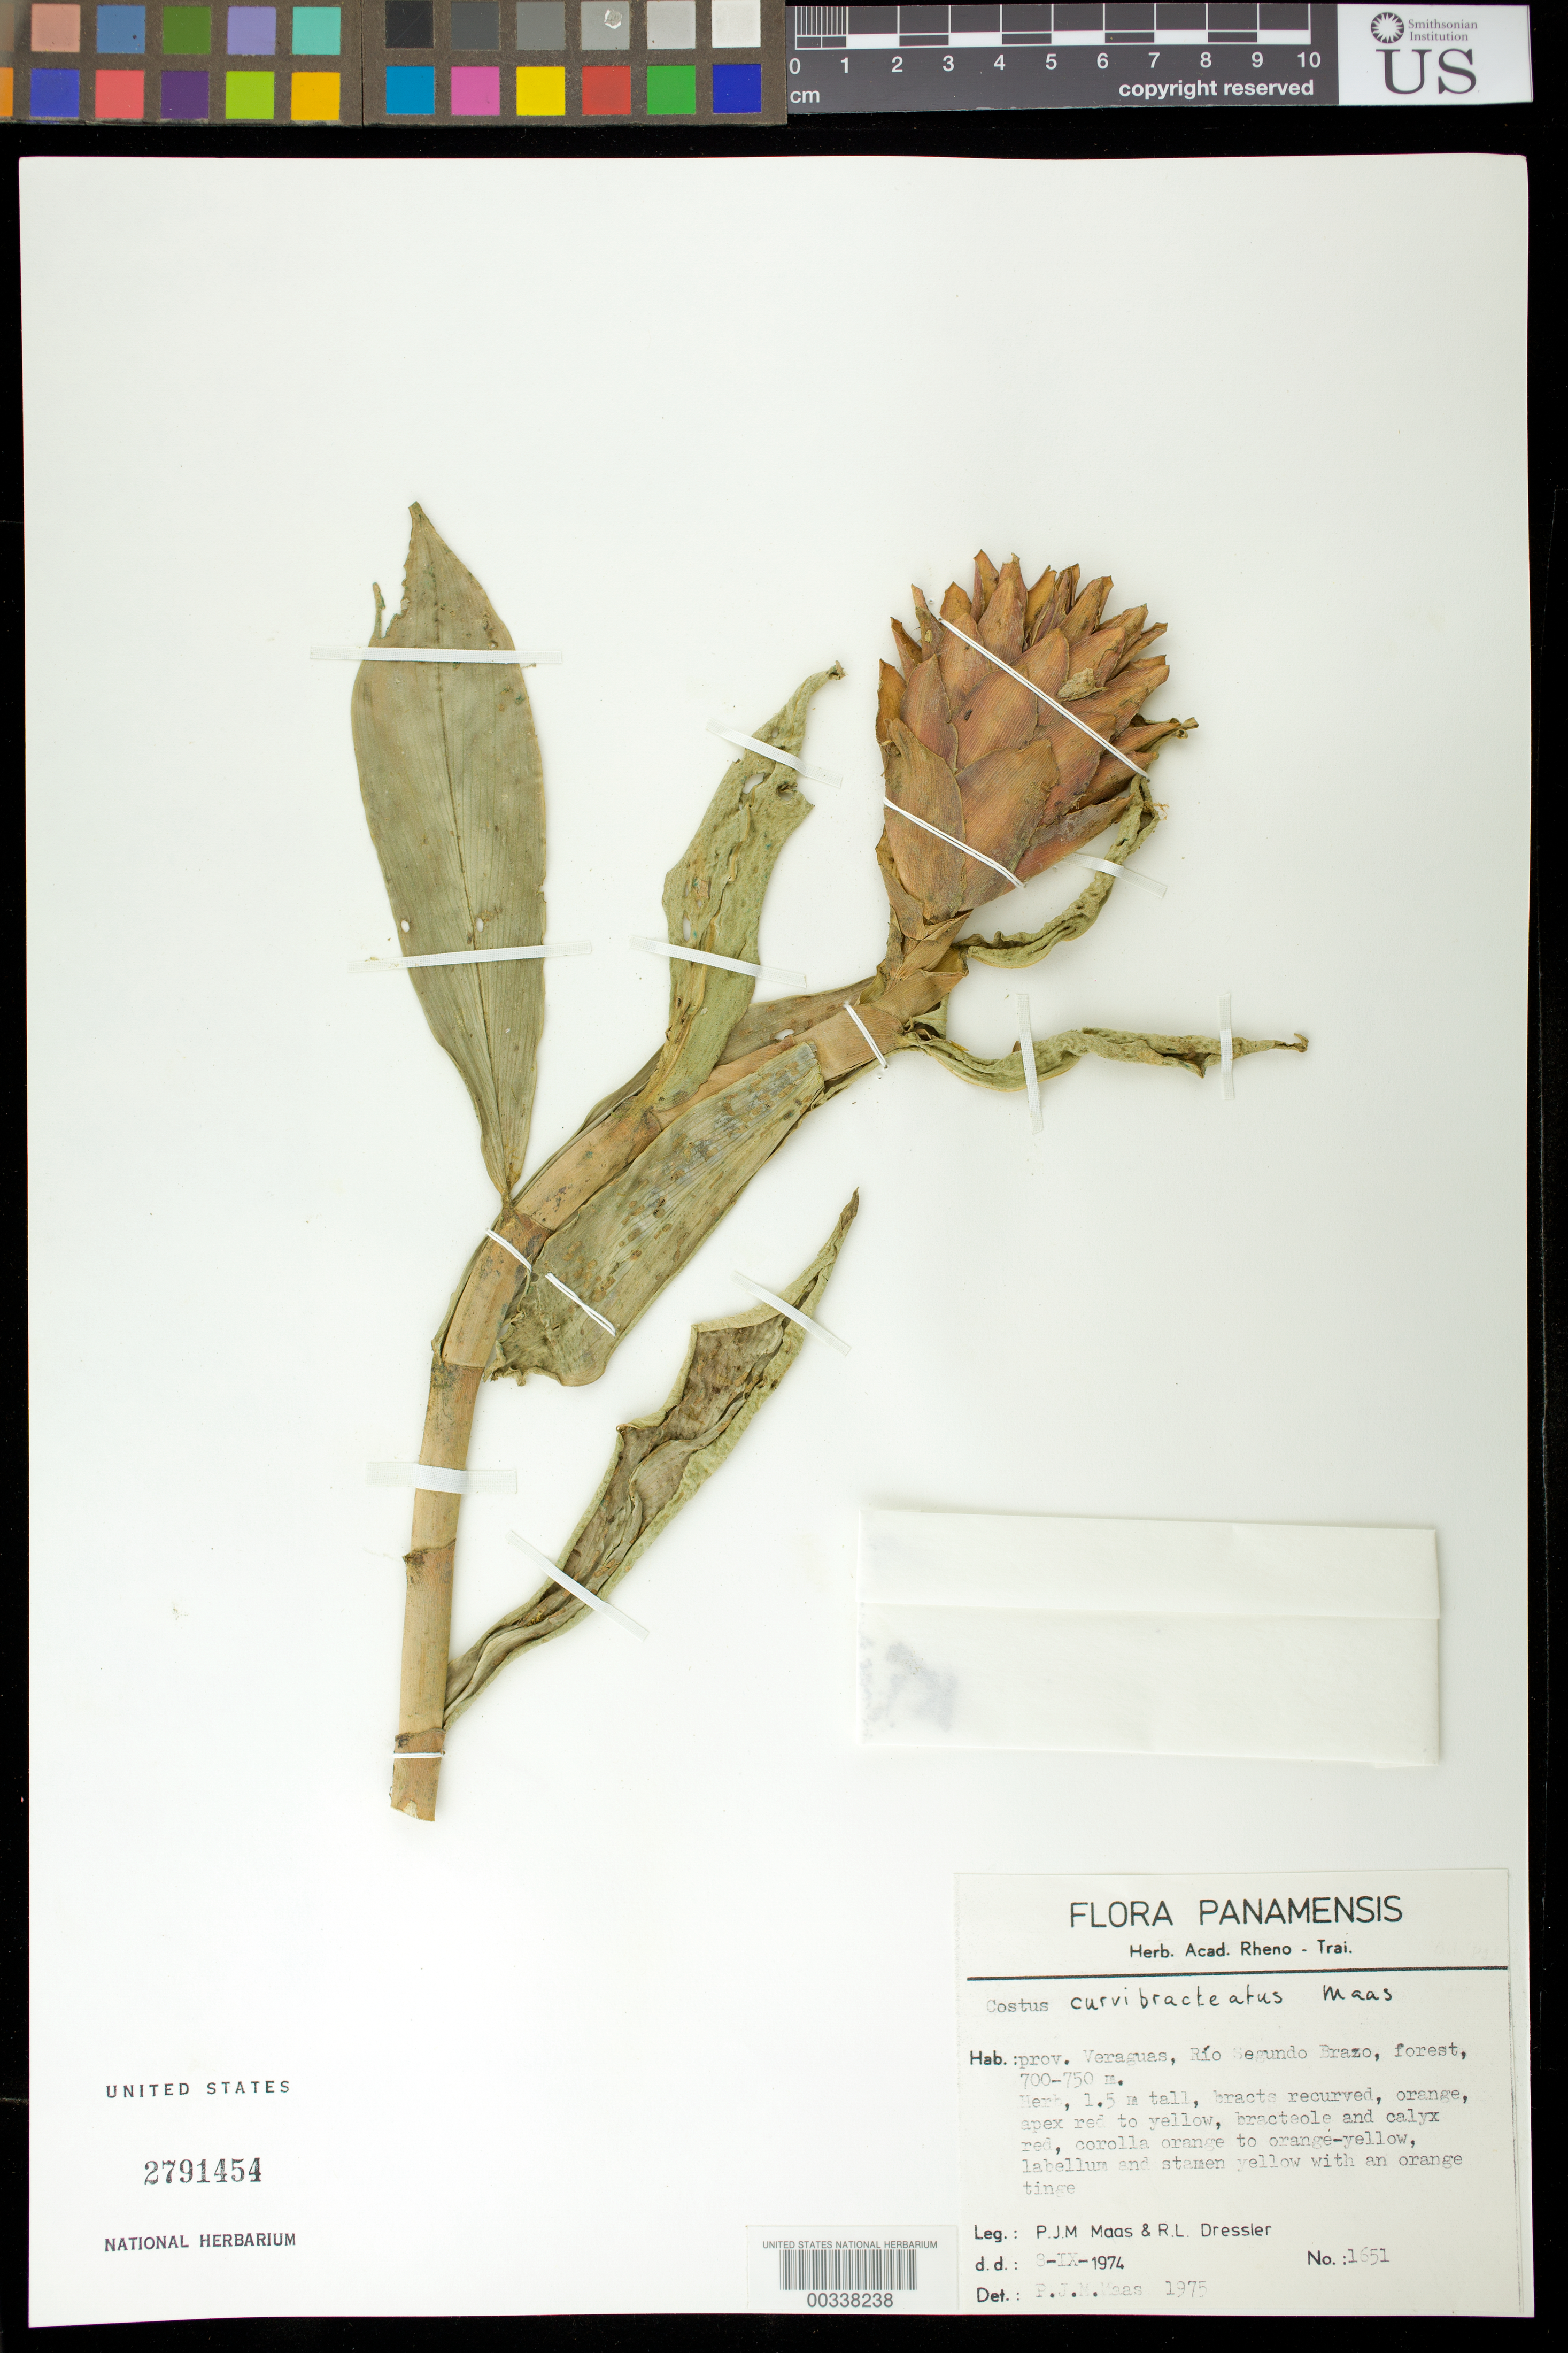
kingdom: Plantae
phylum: Tracheophyta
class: Liliopsida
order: Zingiberales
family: Costaceae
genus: Costus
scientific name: Costus curvibracteatus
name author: Maas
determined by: Maas, Paul J. M.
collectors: P. Maas & R. Dressler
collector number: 1651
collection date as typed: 08 Sep 1974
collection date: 1974-09-08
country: Panama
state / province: Veraguas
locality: Rio Segundo Brazo, forest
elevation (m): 700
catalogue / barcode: US 2791454